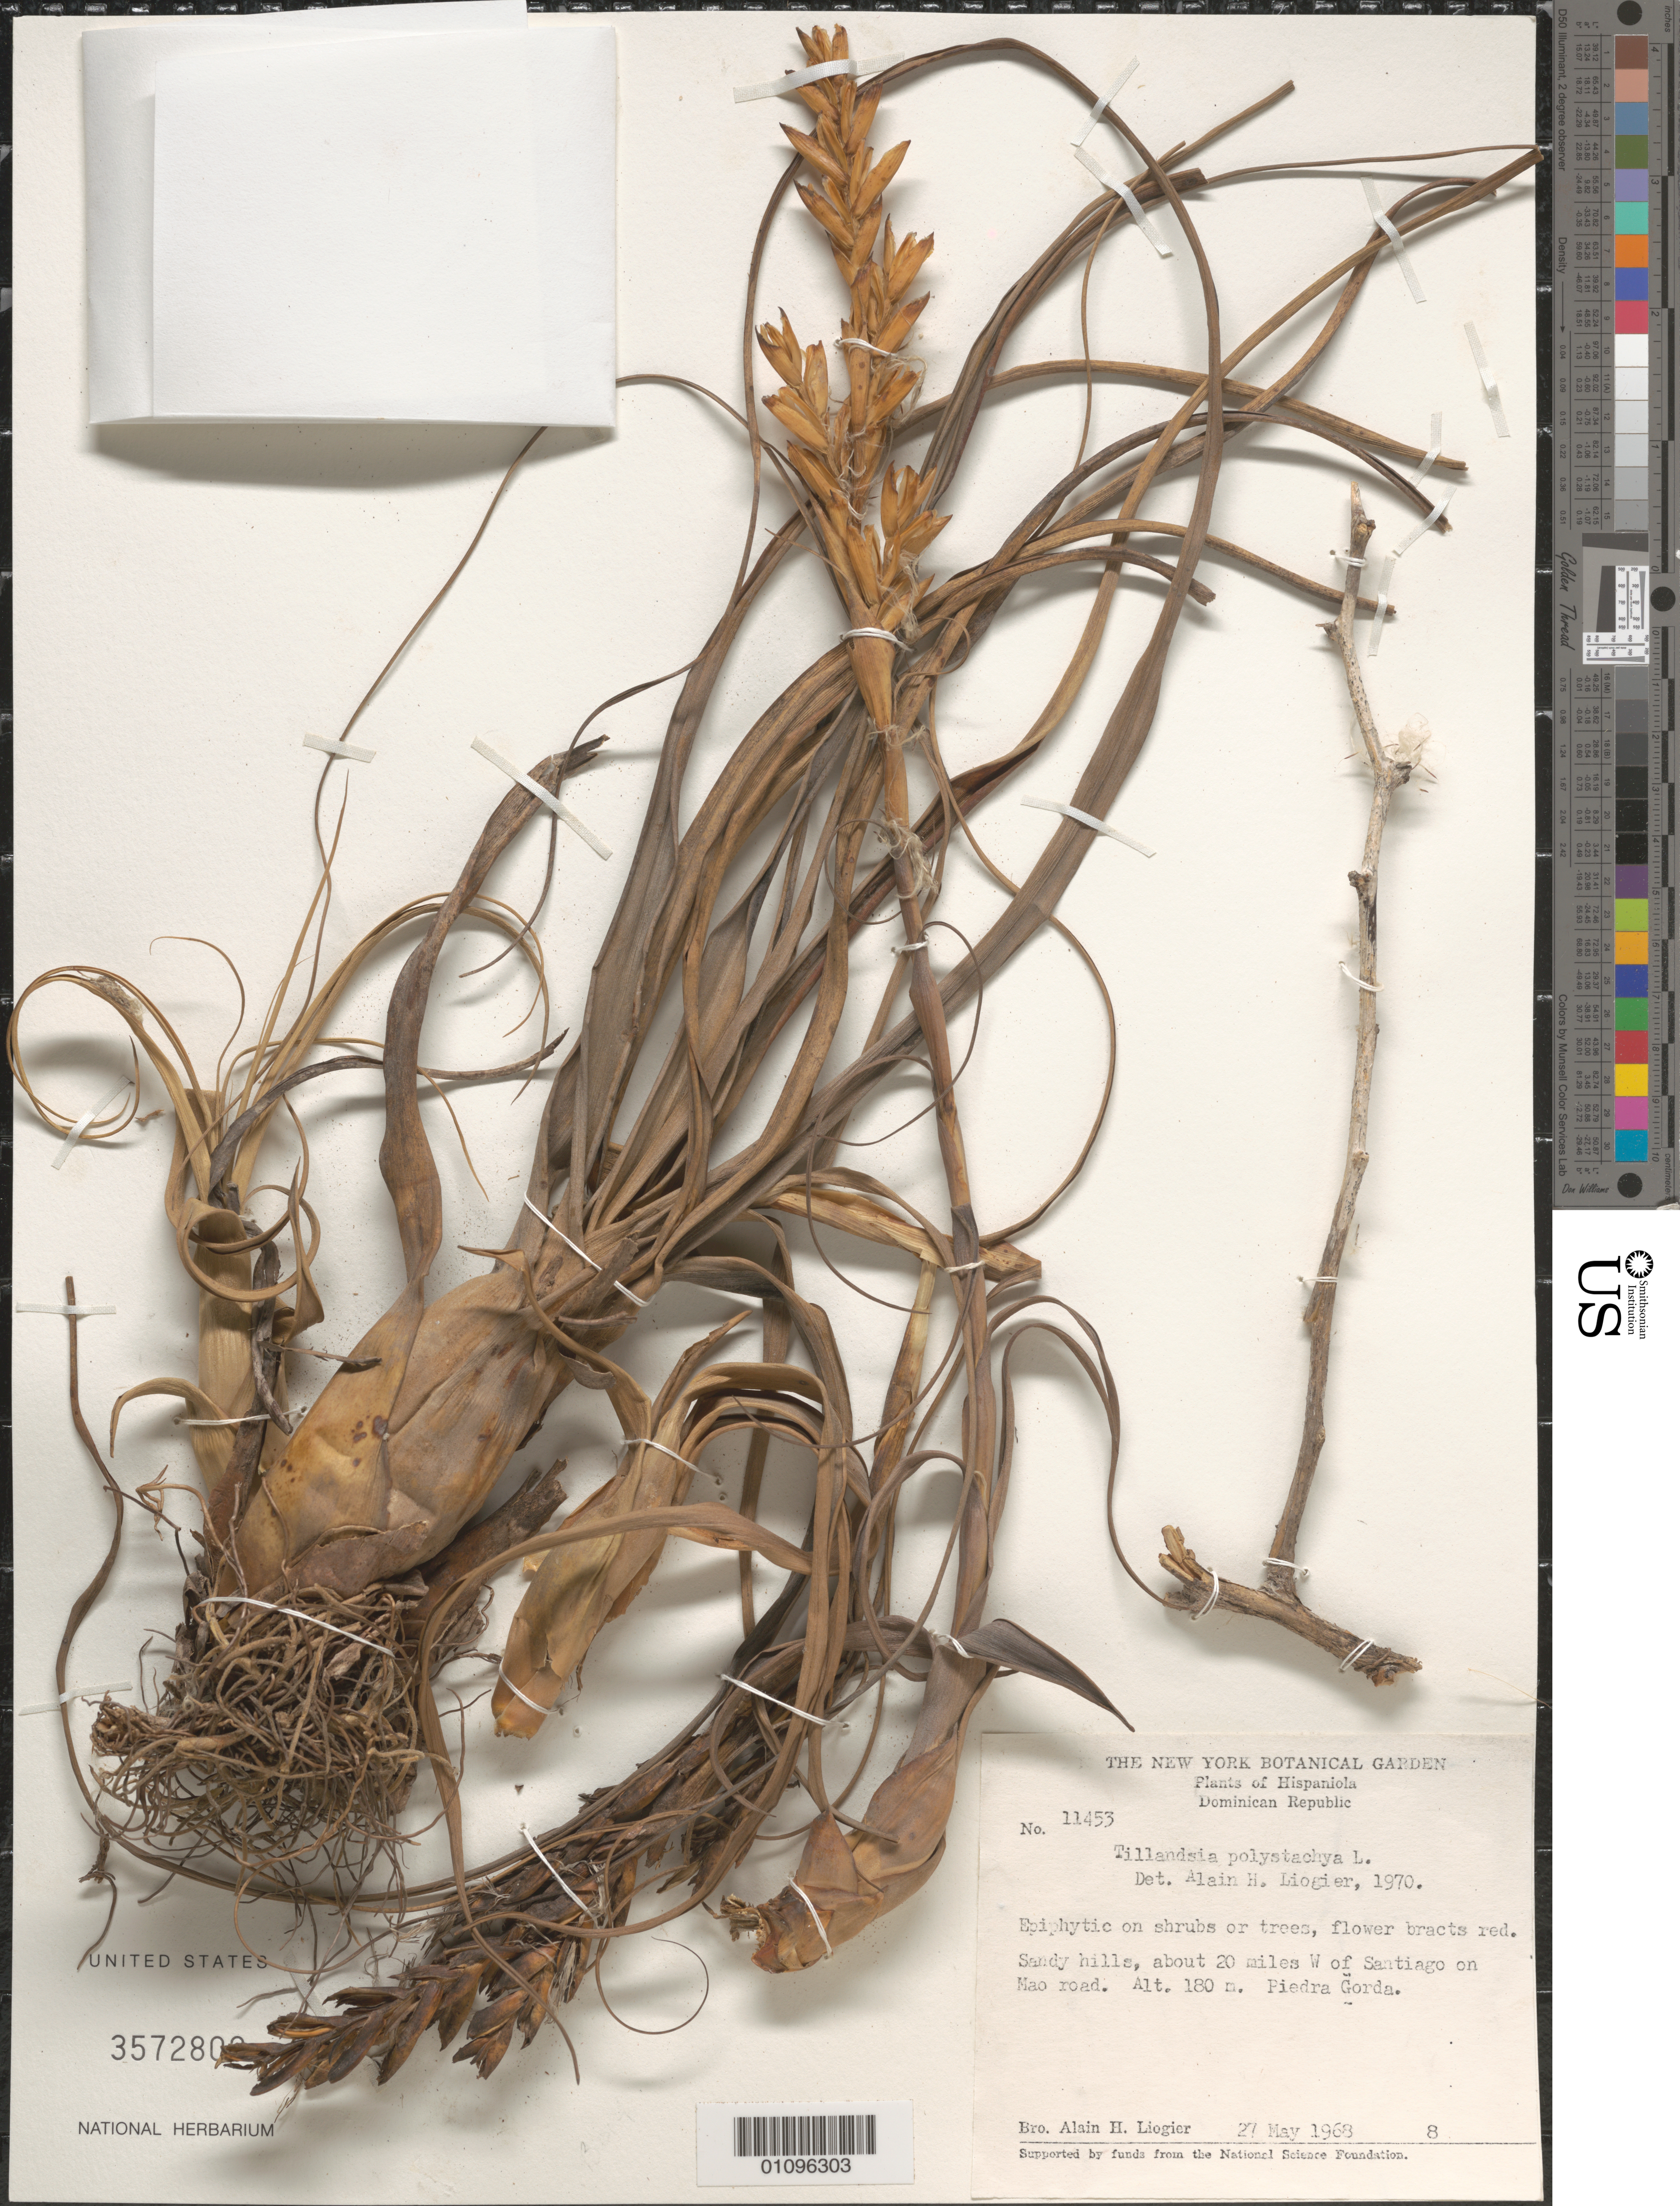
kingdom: Plantae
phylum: Tracheophyta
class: Liliopsida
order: Poales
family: Bromeliaceae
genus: Tillandsia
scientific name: Tillandsia polystachia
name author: (L.) L.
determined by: Liogier, Alain H.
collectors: A. H. Liogier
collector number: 11453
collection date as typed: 27 May 1968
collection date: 1968-05-27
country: Dominican Republic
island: Hispaniola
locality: Piedra Gorda, about 20 miles W of Santiago on Mao road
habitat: Sandy hills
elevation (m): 180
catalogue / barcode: US 3572802